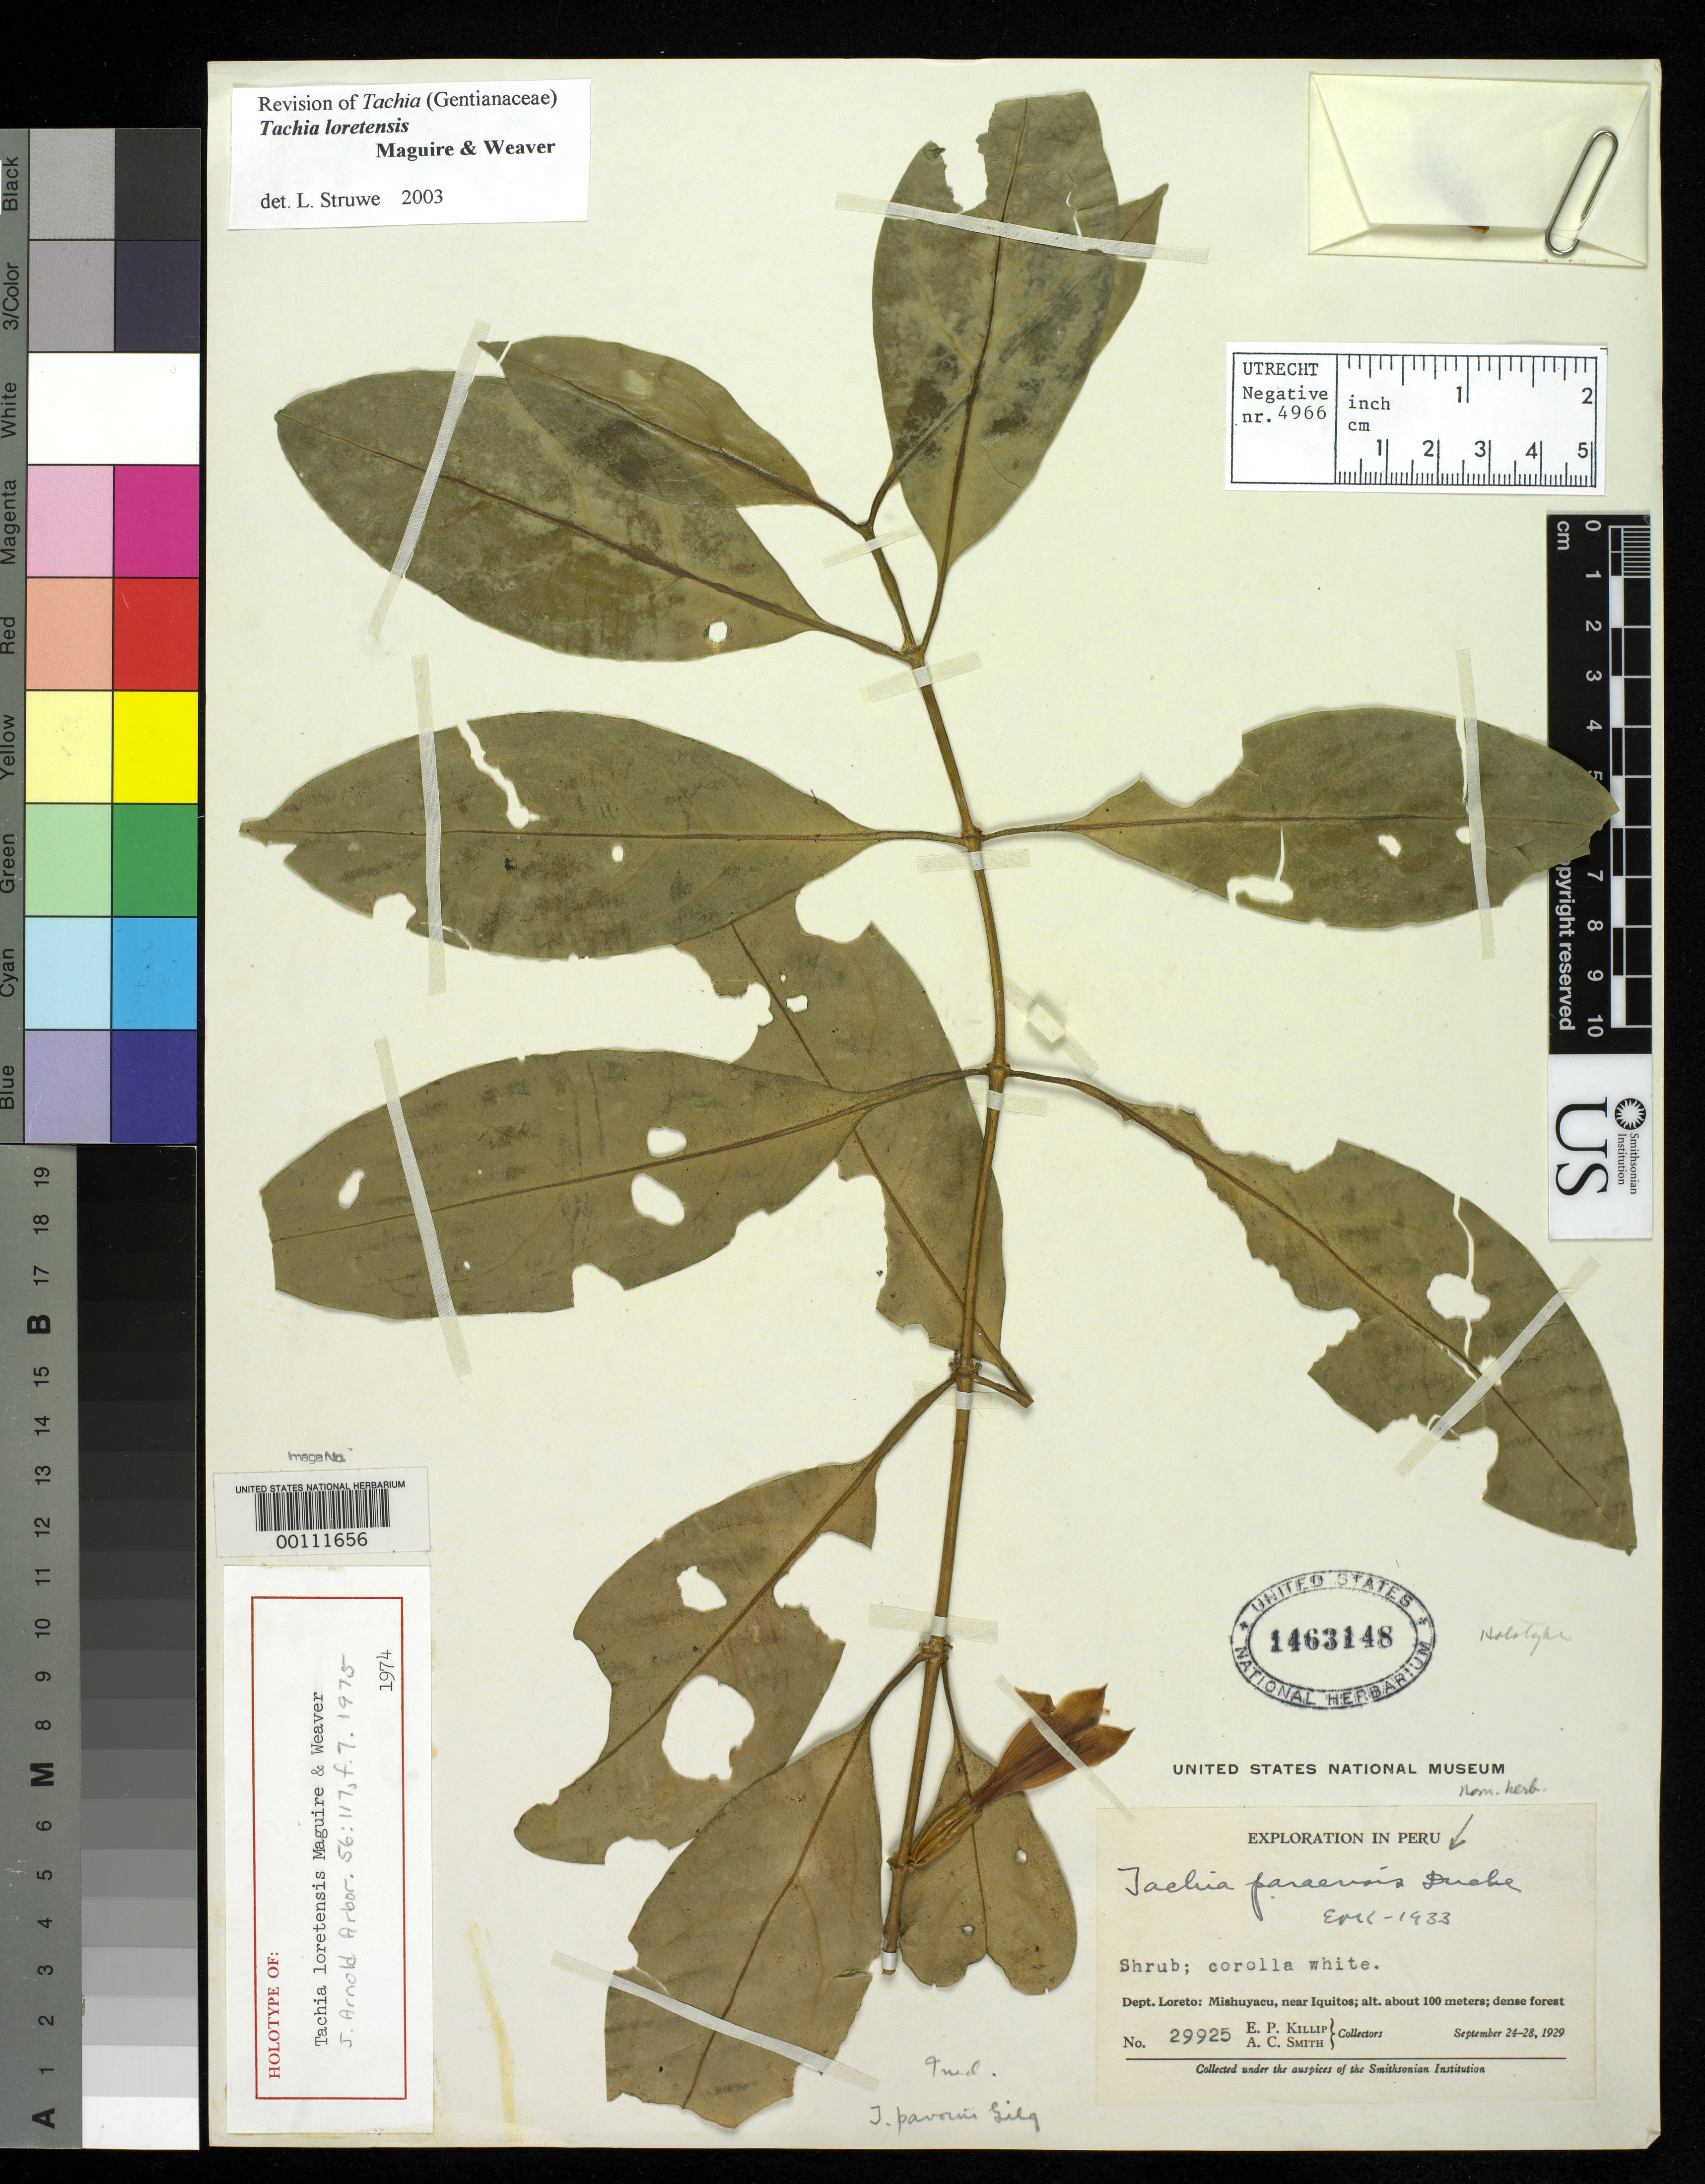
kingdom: Plantae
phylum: Tracheophyta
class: Magnoliopsida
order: Gentianales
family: Gentianaceae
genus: Tachia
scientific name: Tachia loretensis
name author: Maguire & Weaver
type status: Holotype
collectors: E. P. Killip & A. C. Smith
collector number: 29925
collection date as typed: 25 Sep 1929 to 28 Sep 1929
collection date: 1929-09-25/1929-09-28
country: Peru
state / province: Loreto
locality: Mishuyacu, near Iquitos.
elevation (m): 100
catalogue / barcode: US 1463148